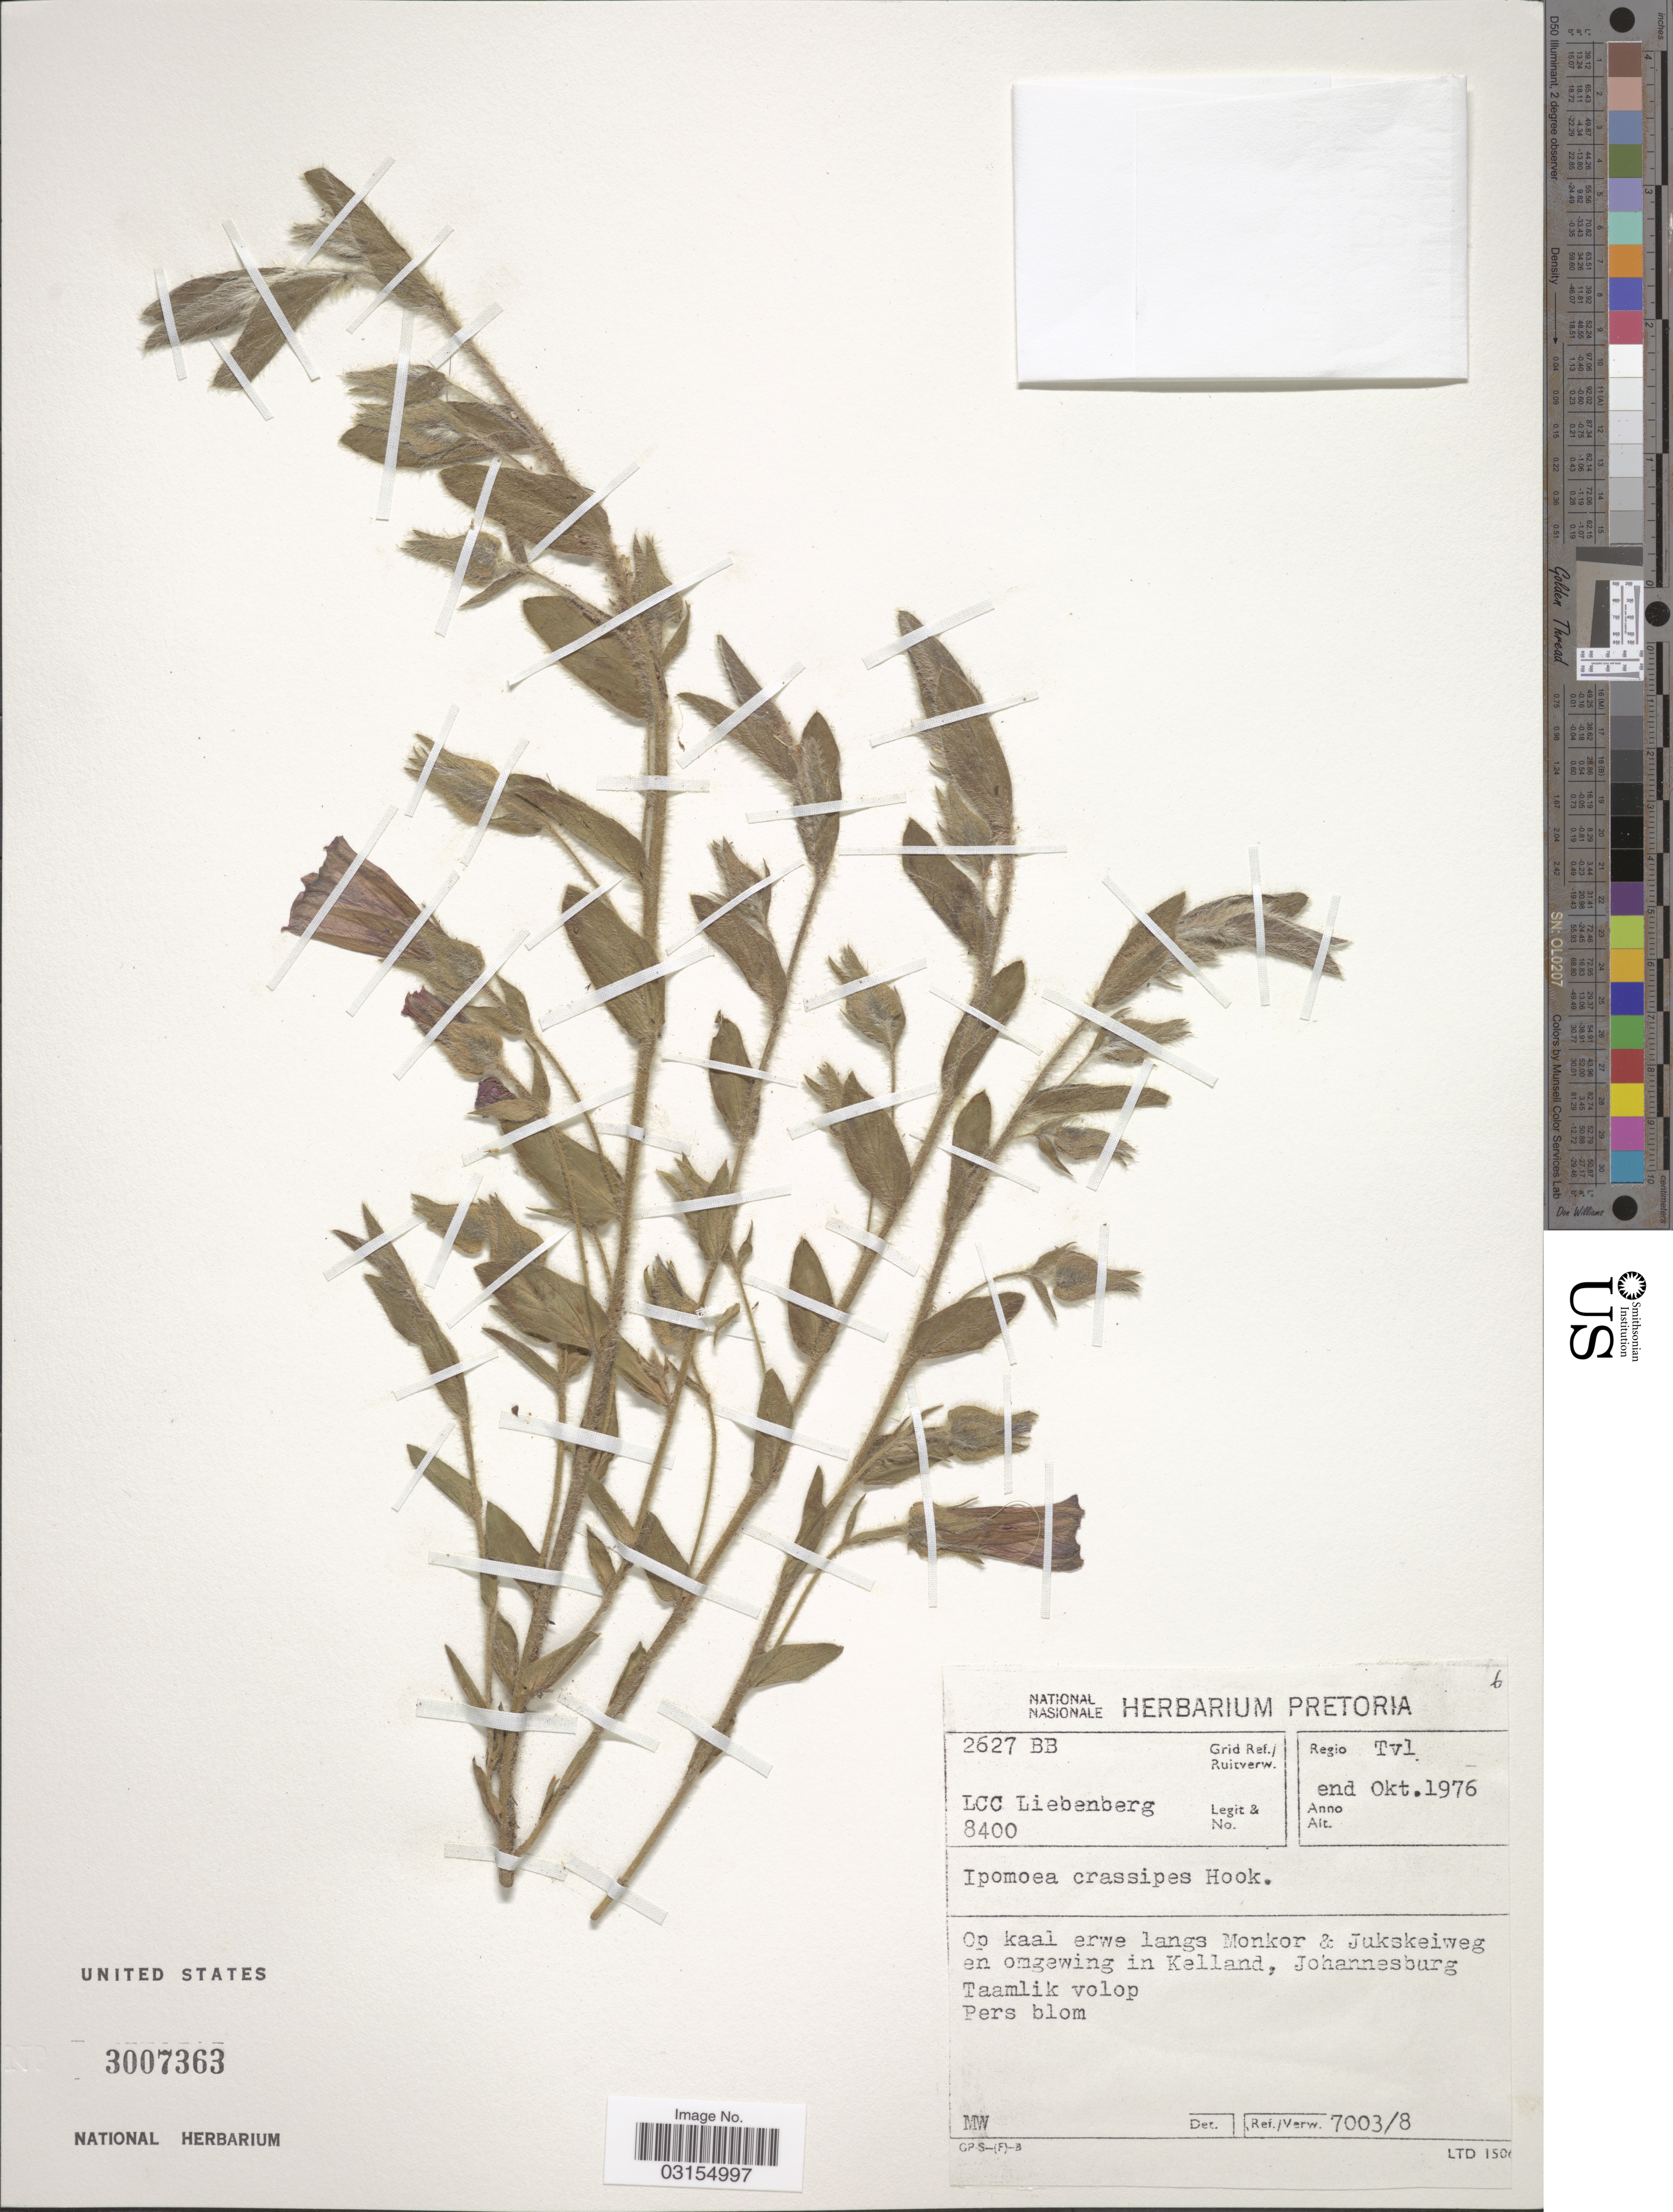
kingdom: Plantae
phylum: Tracheophyta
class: Magnoliopsida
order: Solanales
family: Convolvulaceae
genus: Ipomoea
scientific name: Ipomoea crassipes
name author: Hook.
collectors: L. Liebenberg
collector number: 8400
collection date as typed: end Okt. 1976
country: South Africa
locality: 2627 BB Grid Ref. Regio Tvl. Op kaal erwe langs Monkor & Jukskeiweg on omgewing in Kelland, Johannesburg, Taamlik volop.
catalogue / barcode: US 3007363